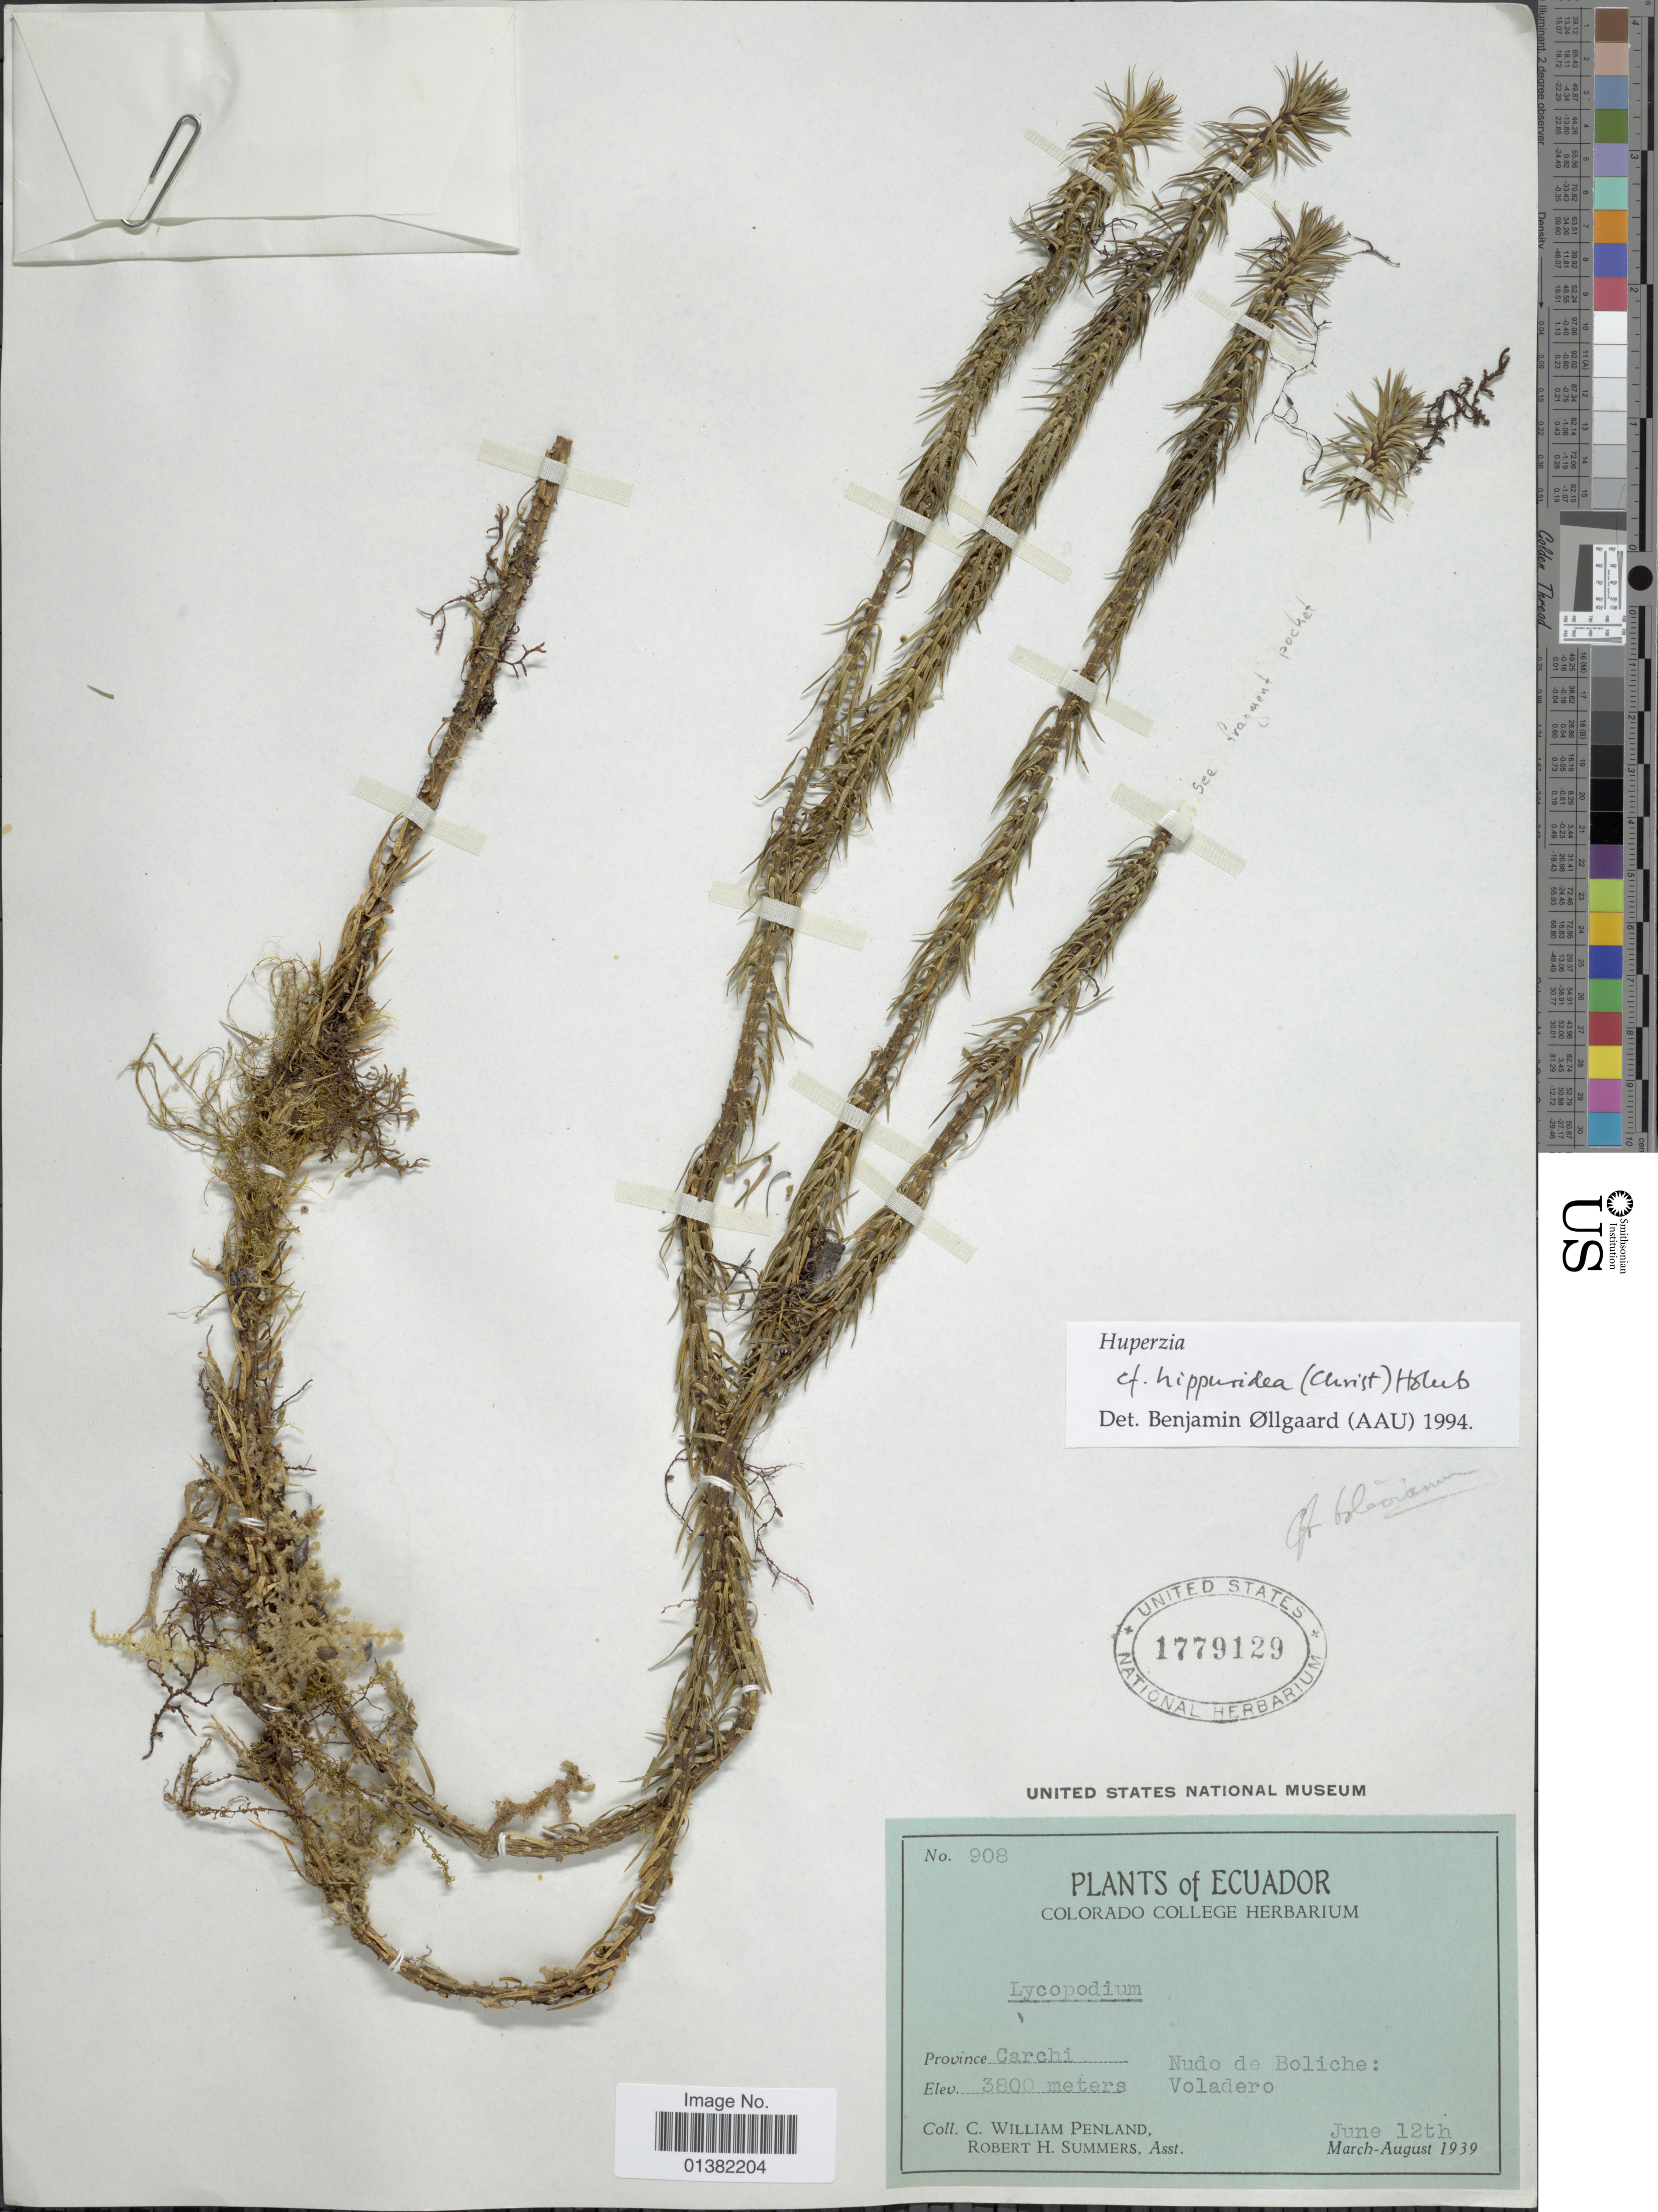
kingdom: Plantae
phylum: Tracheophyta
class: Lycopodiopsida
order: Lycopodiales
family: Lycopodiaceae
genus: Phlegmariurus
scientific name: Phlegmariurus hippurideus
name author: (Christ) B. Øllg.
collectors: C. W. Penland & R. Summers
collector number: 908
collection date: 1939-06-12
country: Ecuador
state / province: Carchi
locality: Nudo de Boliche: Voladero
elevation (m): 3800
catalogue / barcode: US 1779129